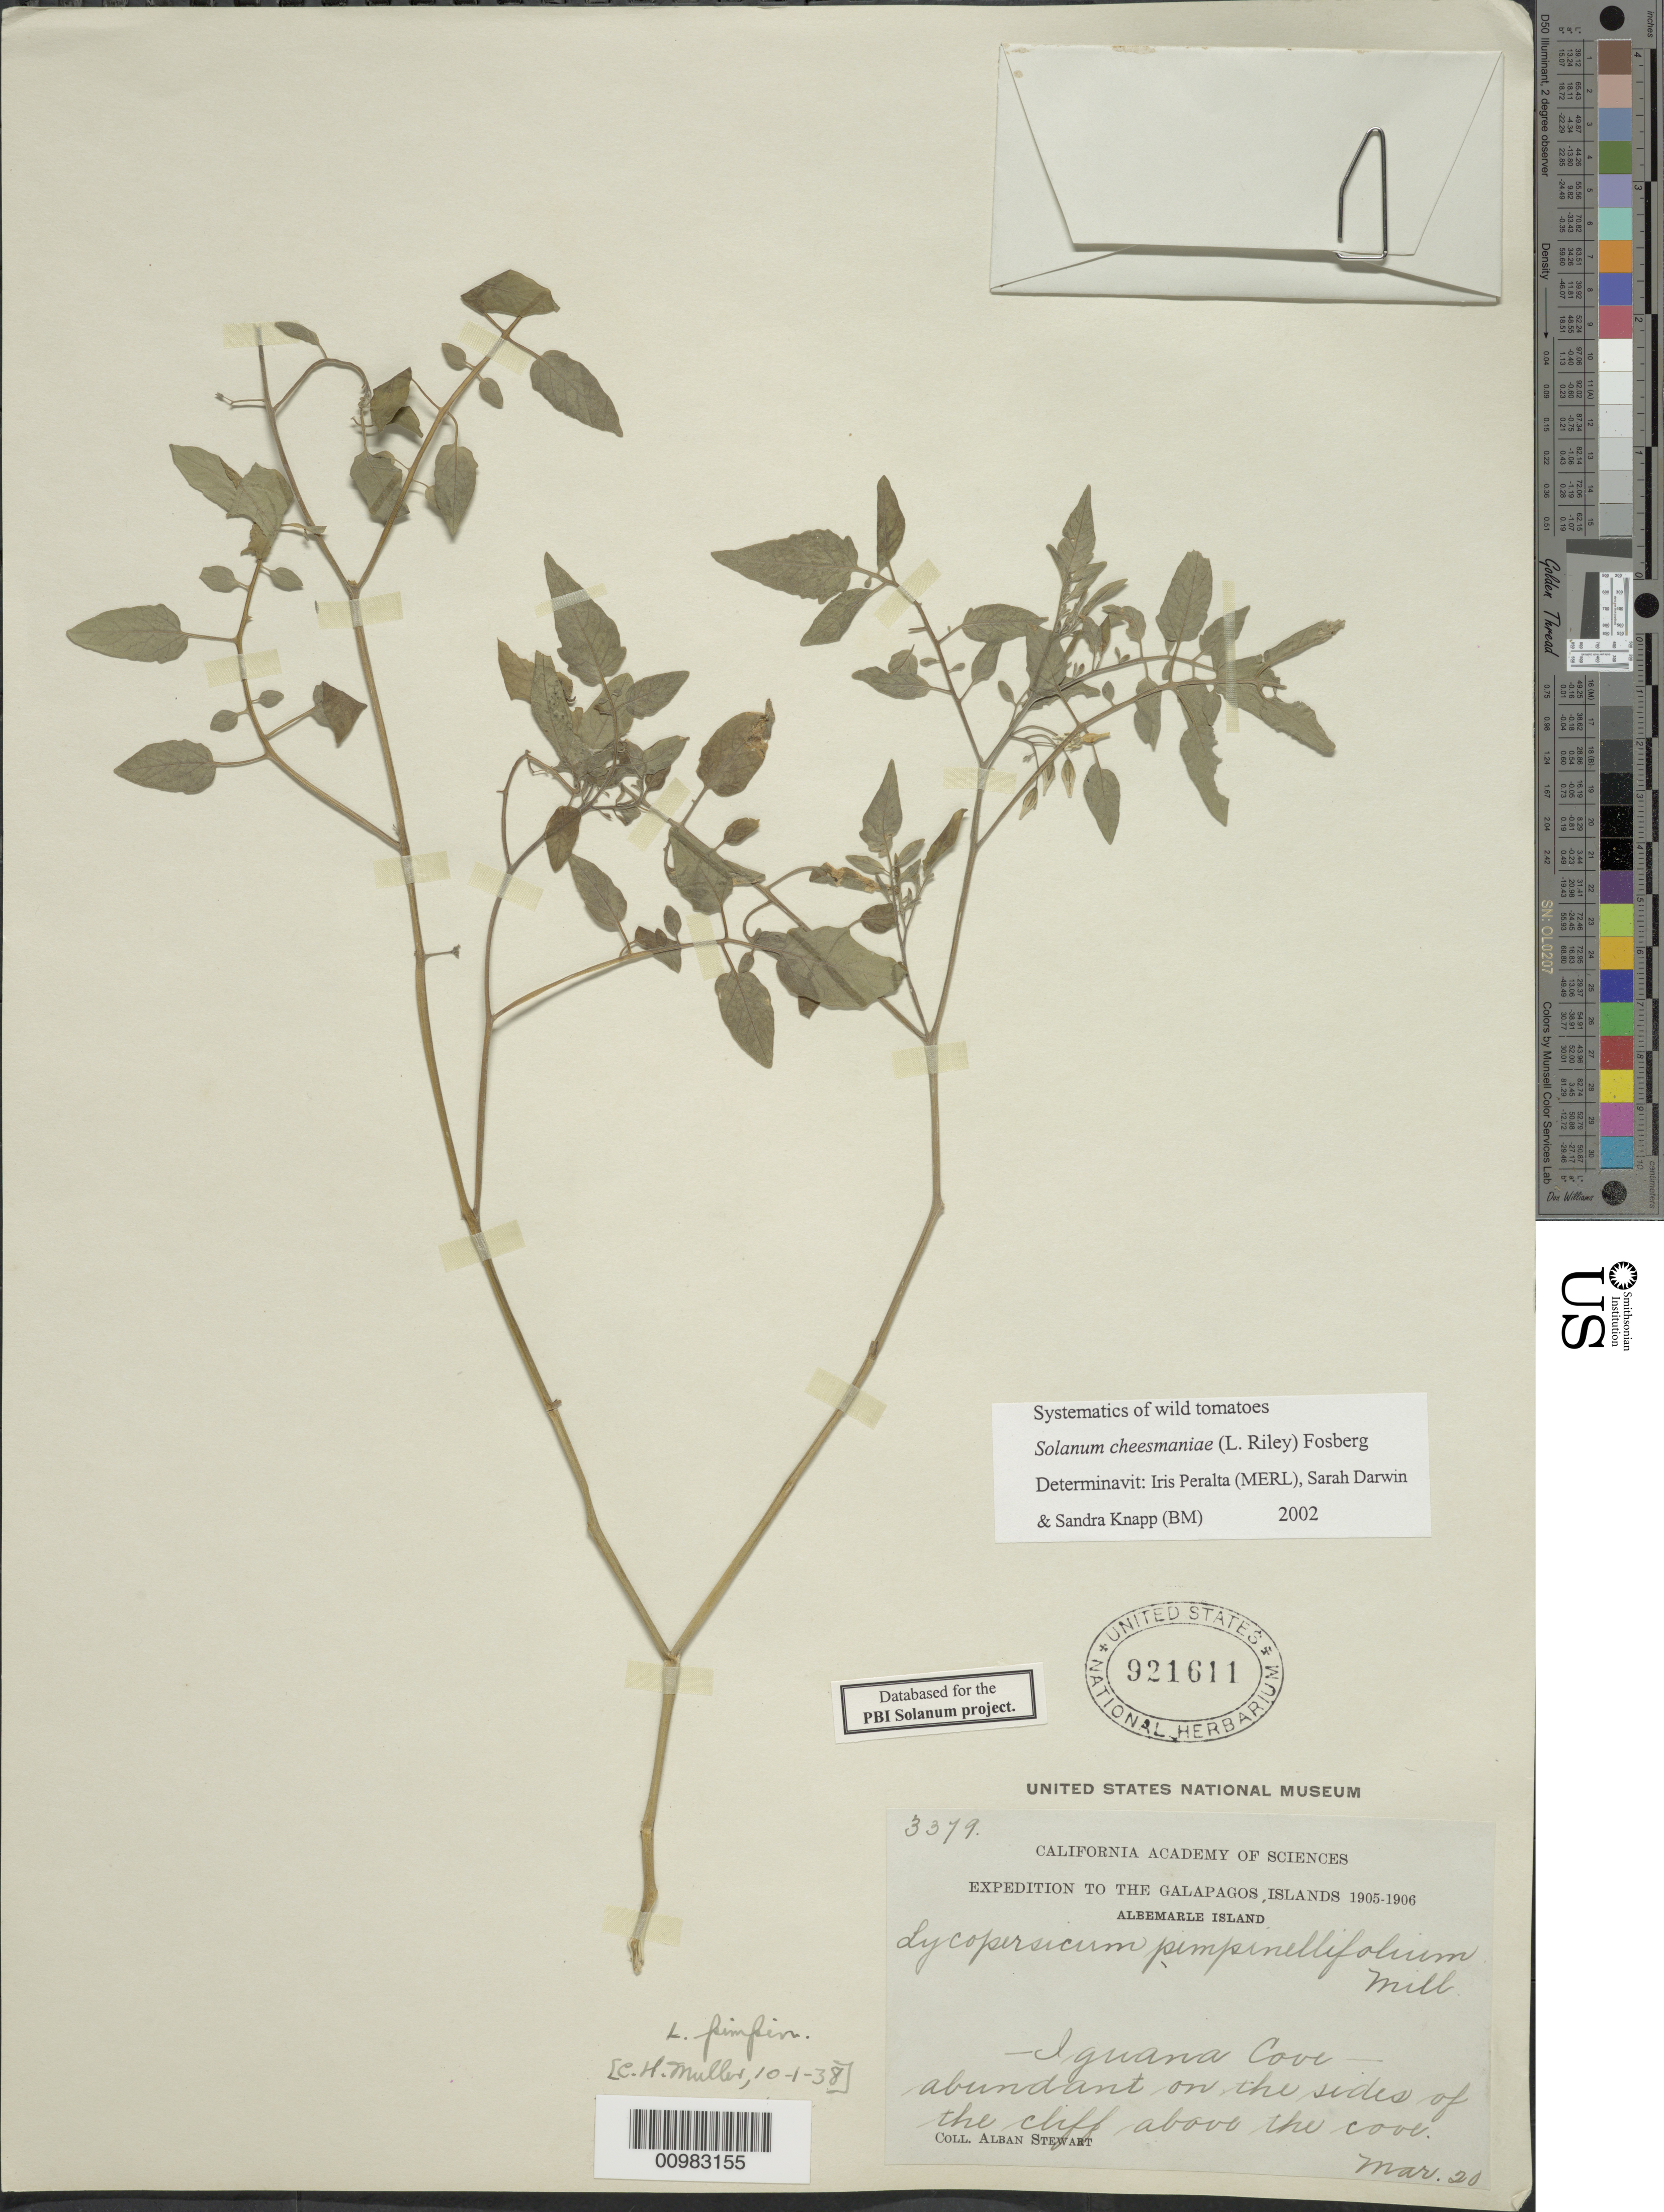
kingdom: Plantae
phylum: Tracheophyta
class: Magnoliopsida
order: Solanales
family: Solanaceae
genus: Solanum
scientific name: Solanum cheesmaniae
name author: (L. Riley) Fosberg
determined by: Peralta, Iris E.; Knapp, S. D.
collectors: A. Stewart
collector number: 3379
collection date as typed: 20 Mar 1905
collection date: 1905-03-20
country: Ecuador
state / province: Colón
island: Isabela [Albemarle]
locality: Iguana Cove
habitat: abundant on the side of the cliff above the cove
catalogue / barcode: US 921611